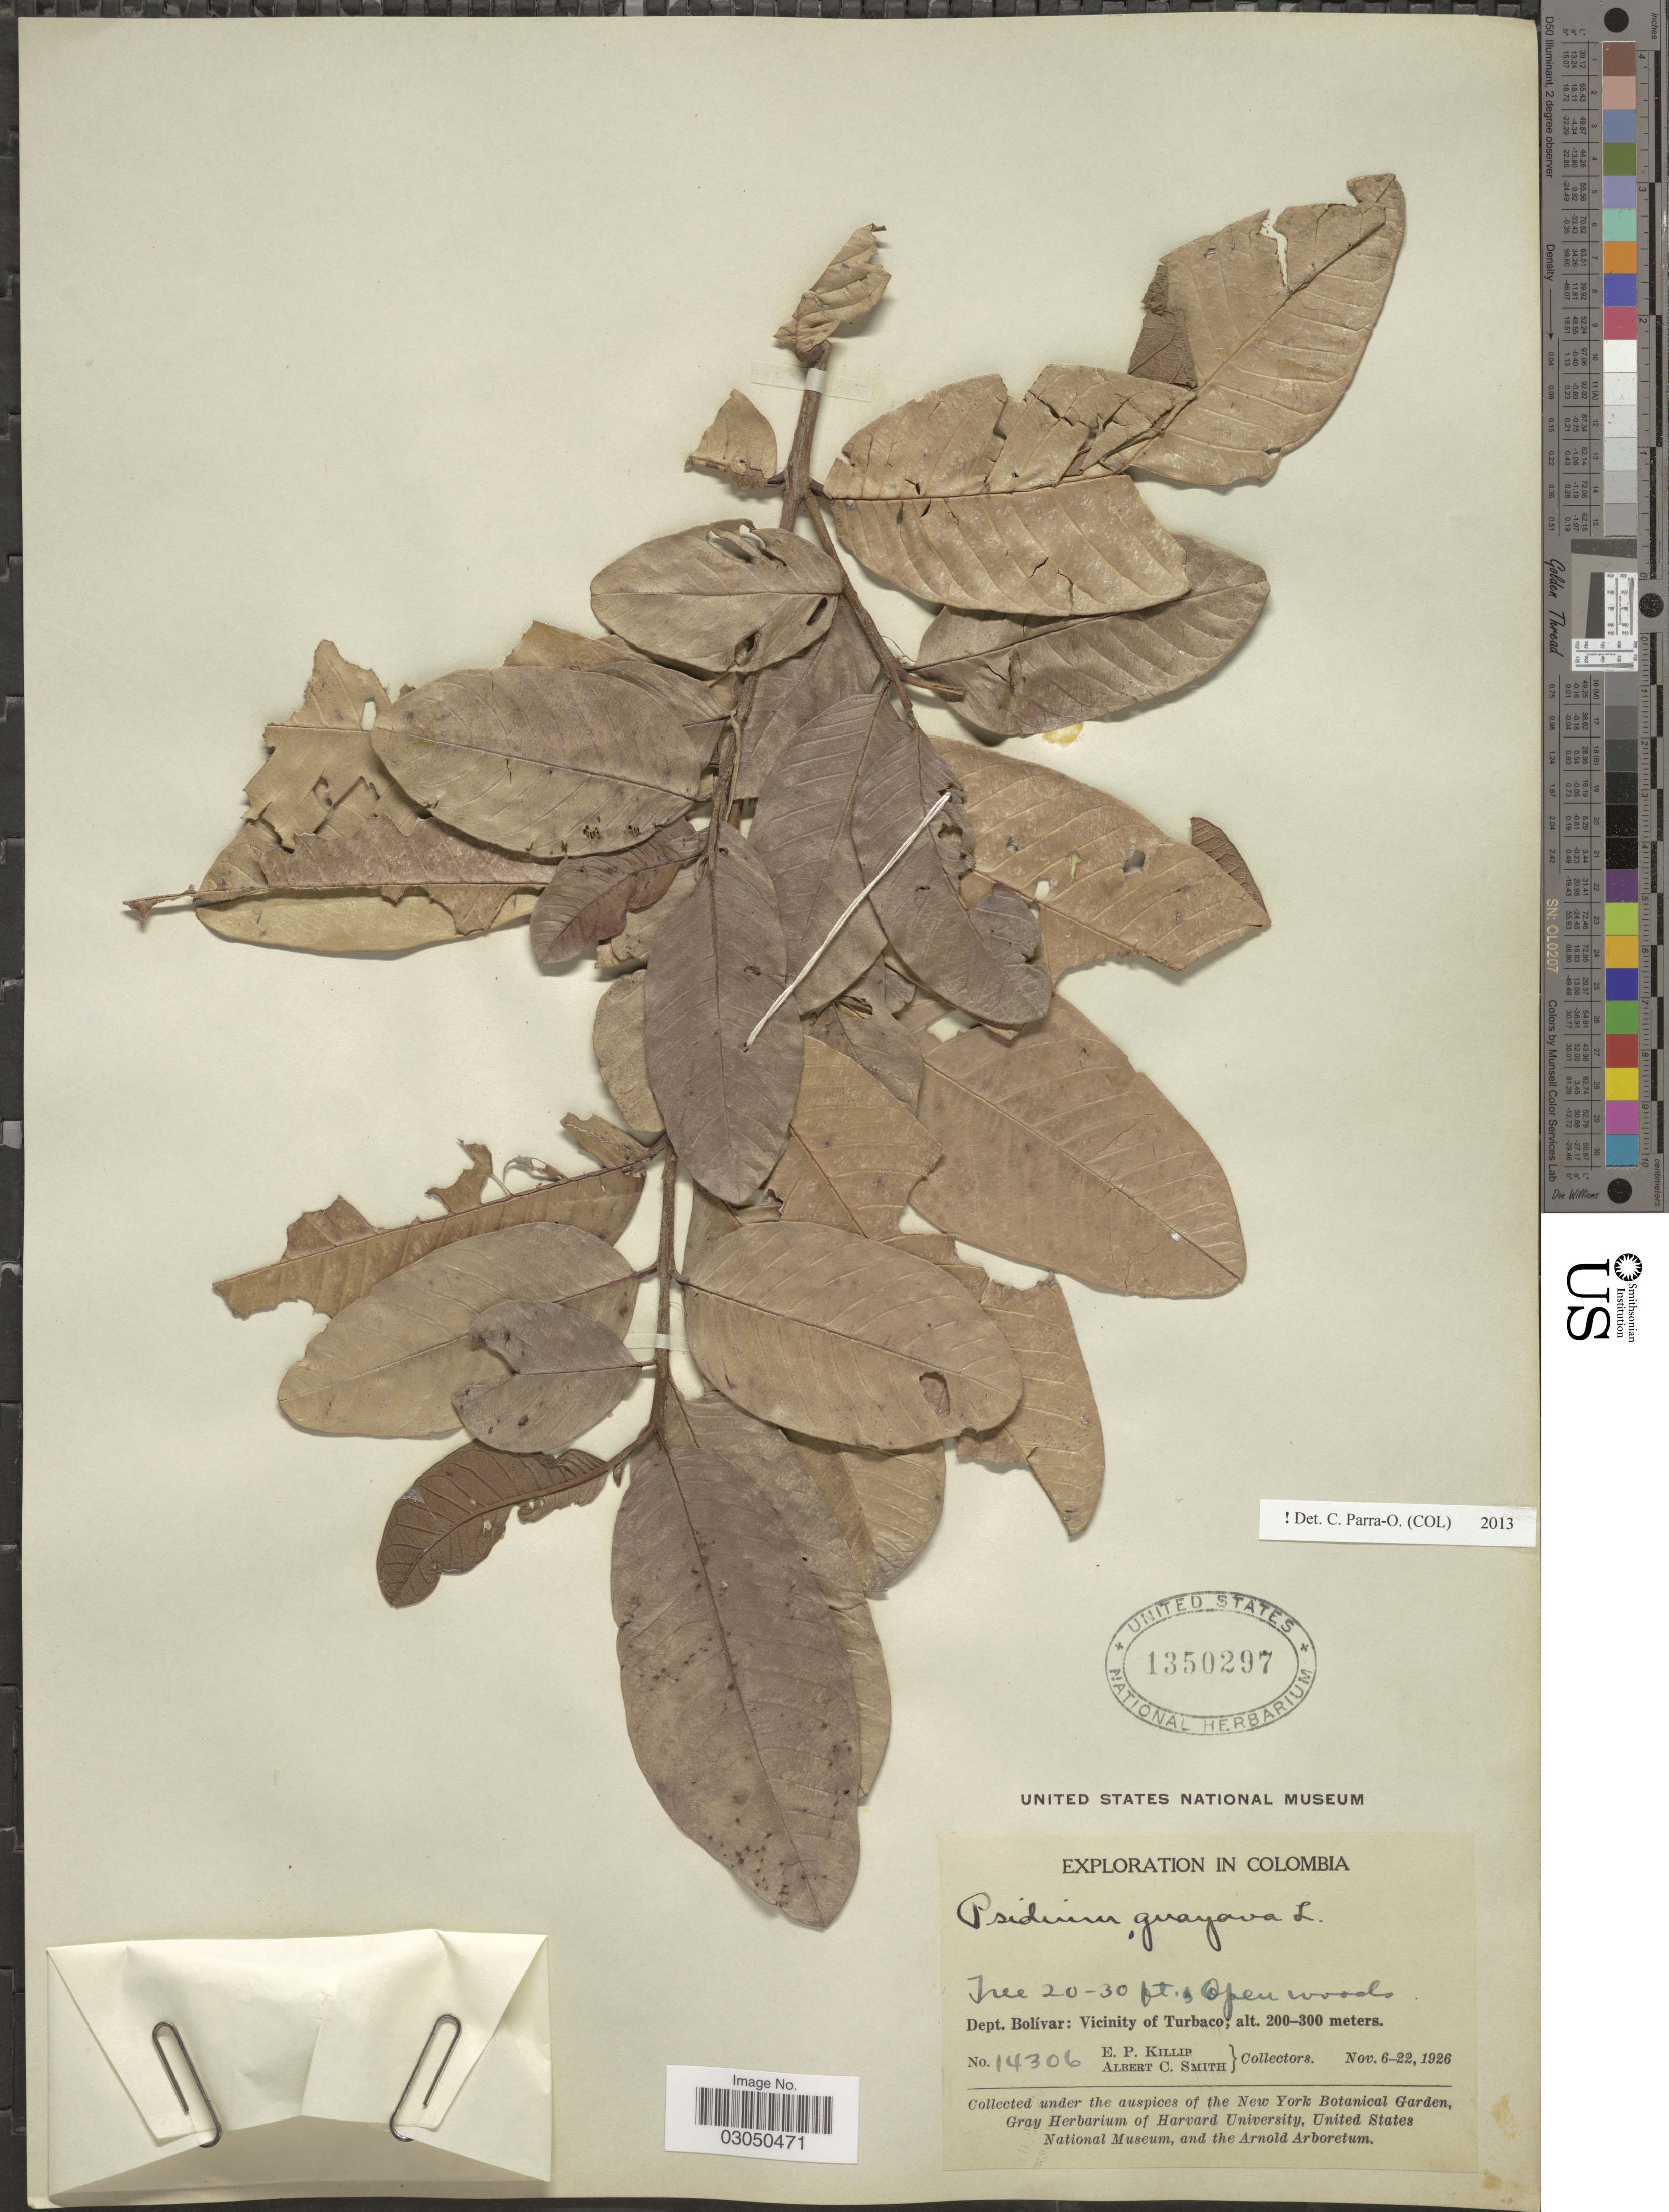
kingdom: Plantae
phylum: Tracheophyta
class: Magnoliopsida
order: Myrtales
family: Myrtaceae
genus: Psidium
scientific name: Psidium guajava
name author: L.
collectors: E. P. Killip & A. C. Smith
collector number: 14306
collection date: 1926-11-06/1926-11-22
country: Colombia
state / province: Bolívar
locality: Dept. Bolívar: Vicinity of Turbaco.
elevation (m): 200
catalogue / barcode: US 1350297